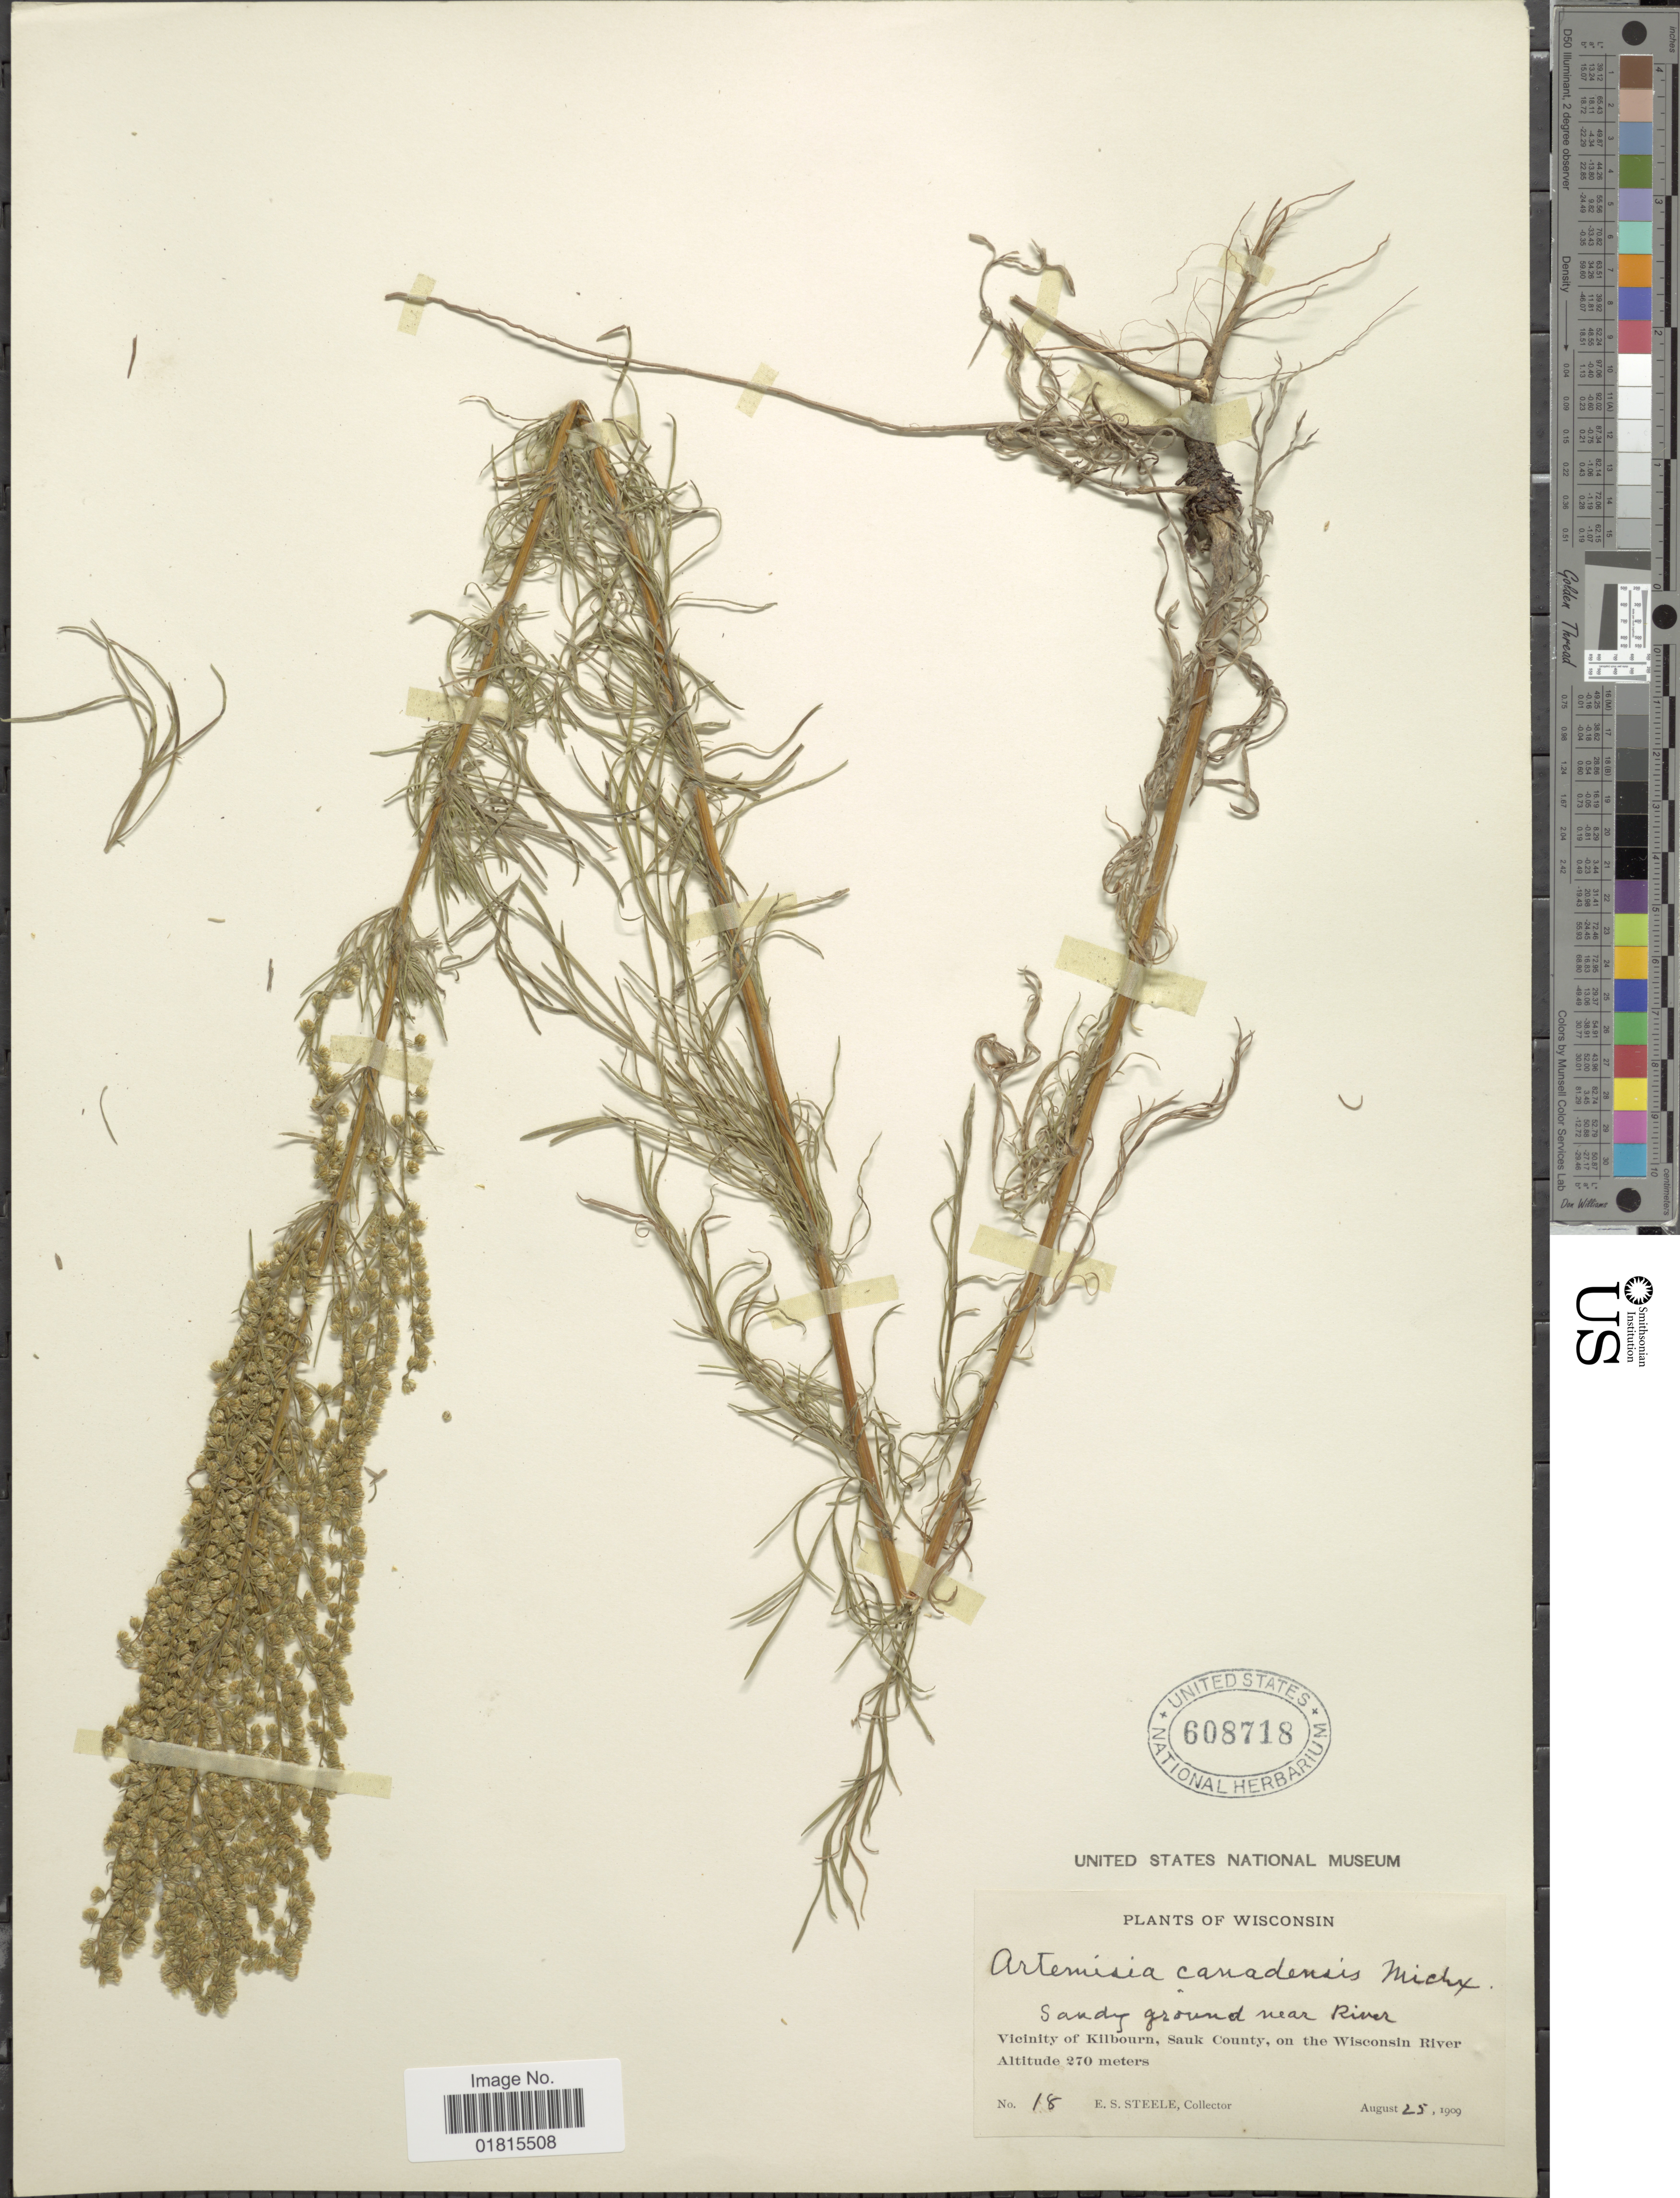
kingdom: Plantae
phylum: Tracheophyta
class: Magnoliopsida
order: Asterales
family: Asteraceae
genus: Artemisia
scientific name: Artemisia forwoodii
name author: S. Watson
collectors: E. Steele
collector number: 18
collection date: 1909-08-25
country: United States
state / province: Wisconsin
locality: Sandy ground near River. Vicinity of Kilbourn, Sauk County, on the Wisconsin River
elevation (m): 270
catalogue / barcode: US 608718